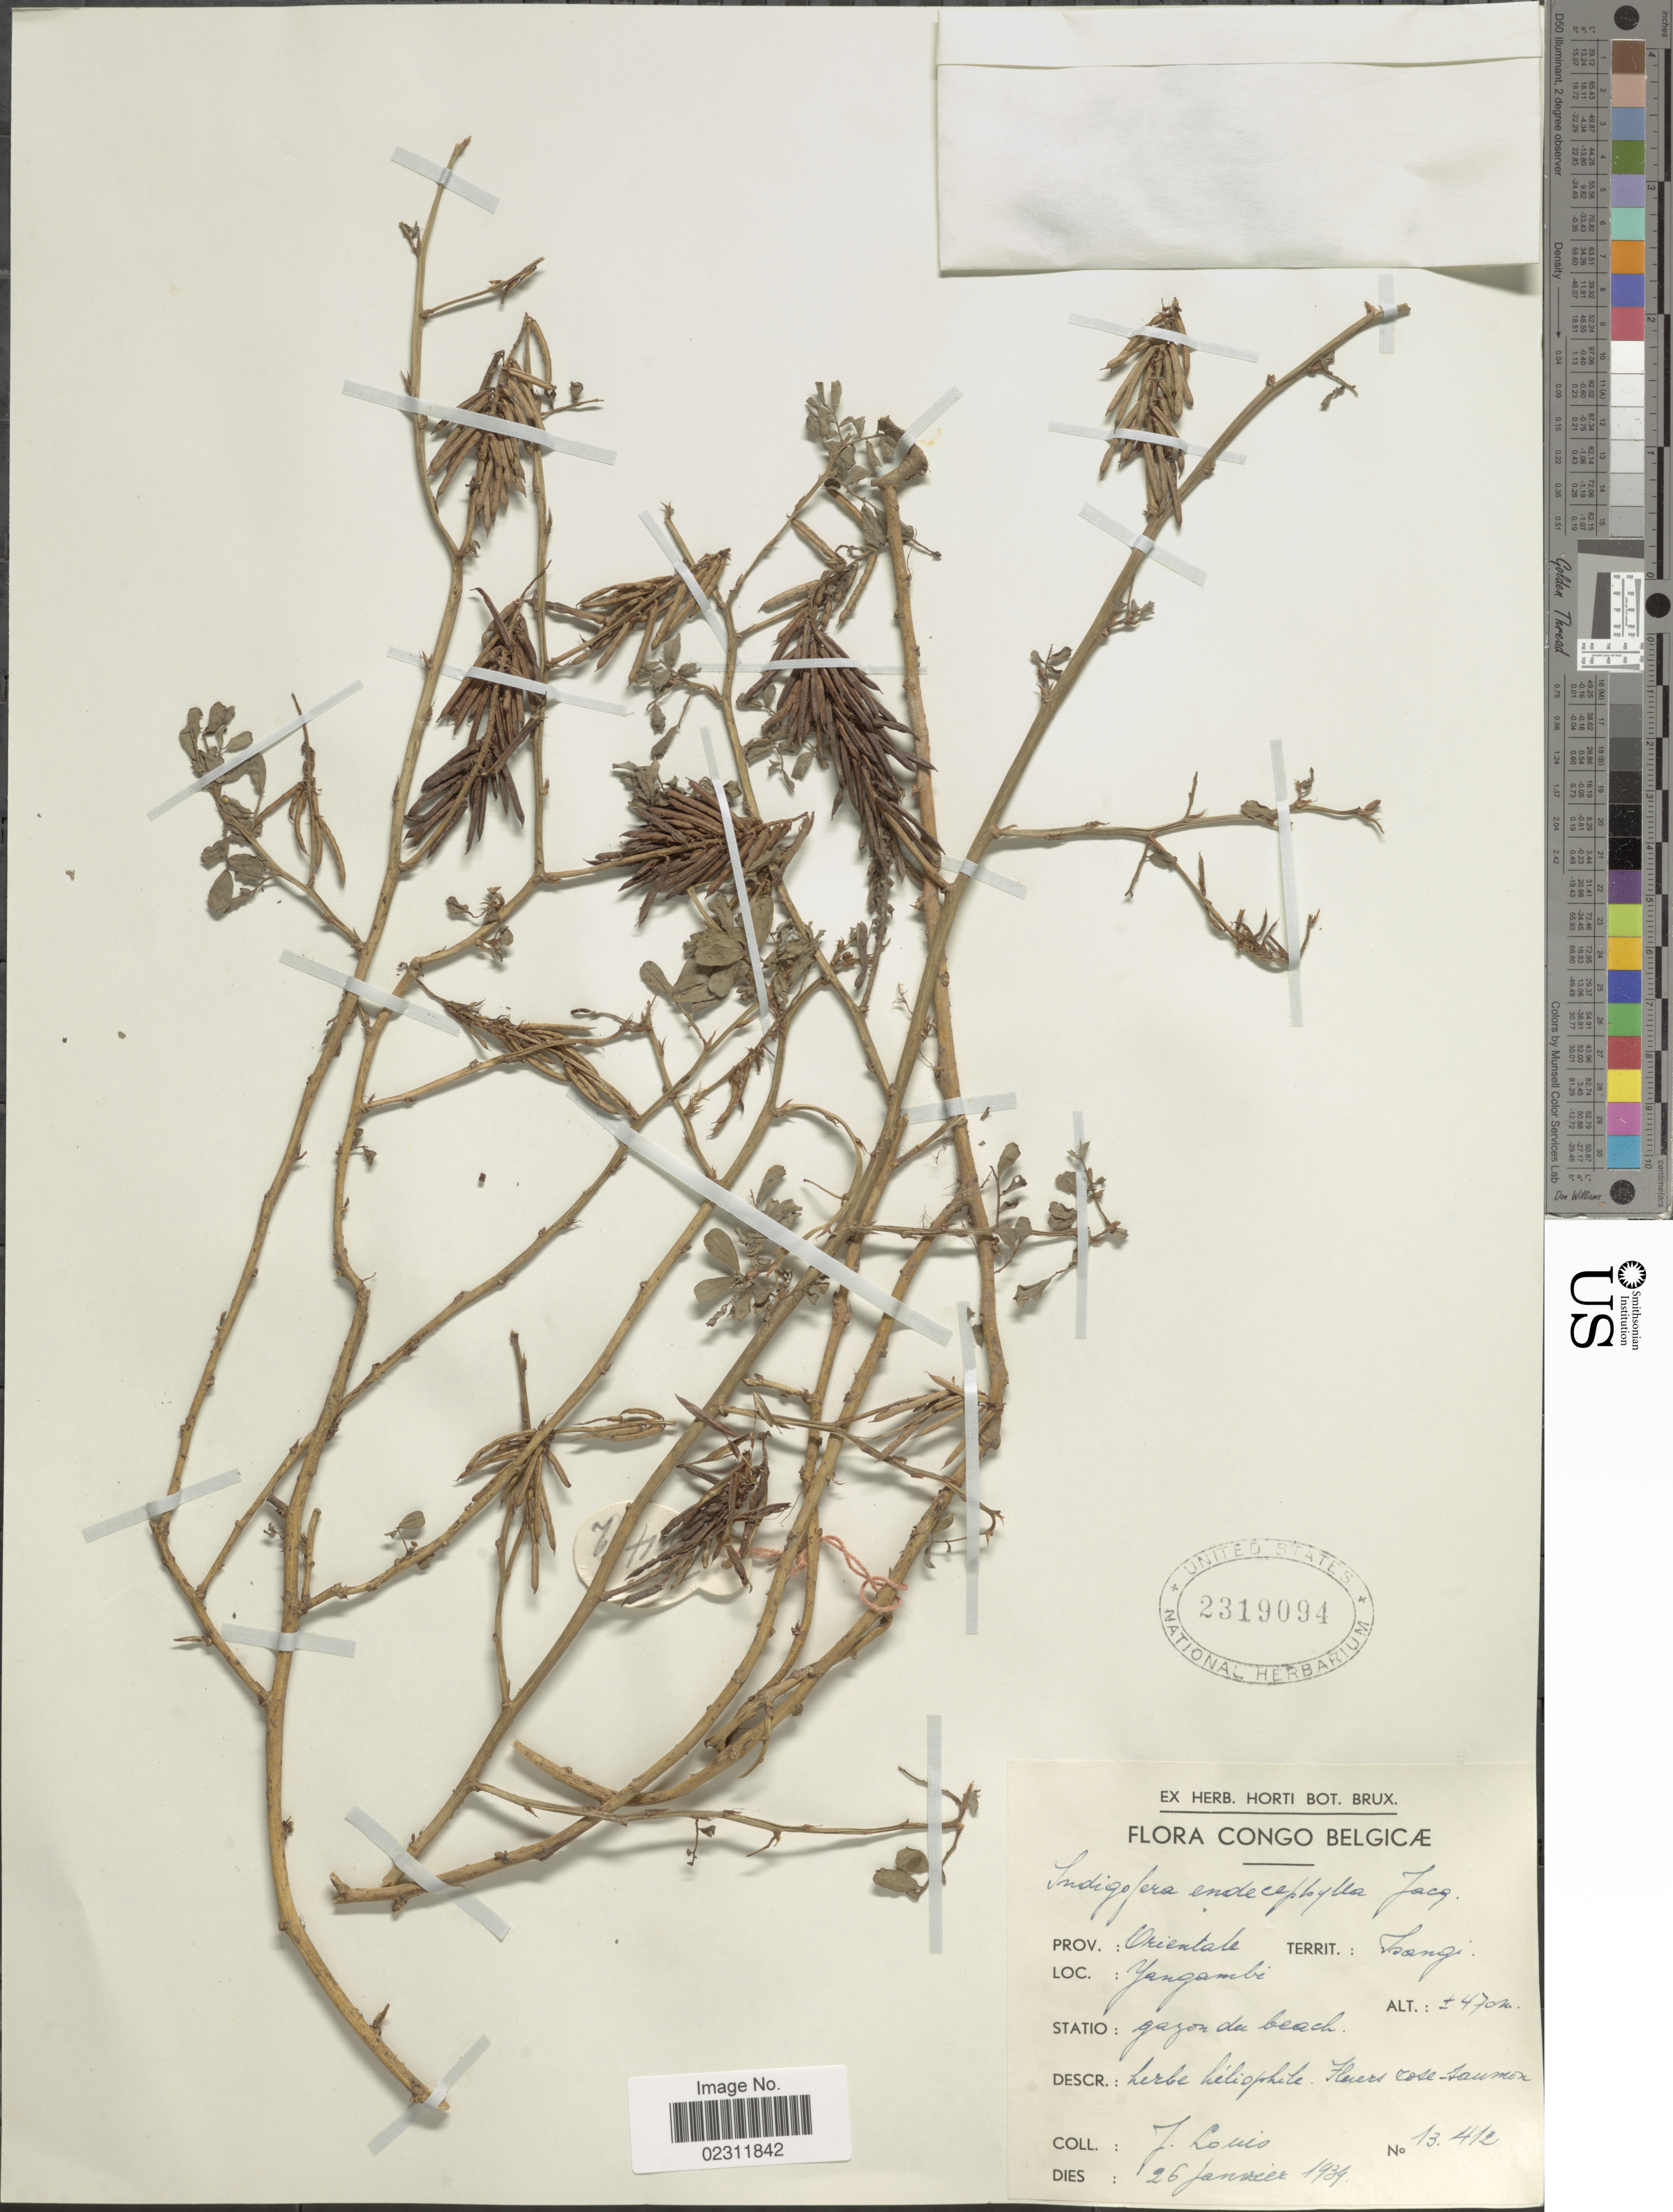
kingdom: Plantae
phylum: Tracheophyta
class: Magnoliopsida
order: Fabales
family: Fabaceae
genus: Indigofera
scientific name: Indigofera hendecaphylla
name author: Jacq.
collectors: J. Louis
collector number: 13412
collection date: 1934-01-26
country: Congo, Democratic Republic of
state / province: Tshopo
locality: Congo Belgicae, Tsangi, Yangambi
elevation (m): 470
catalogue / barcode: US 2319094